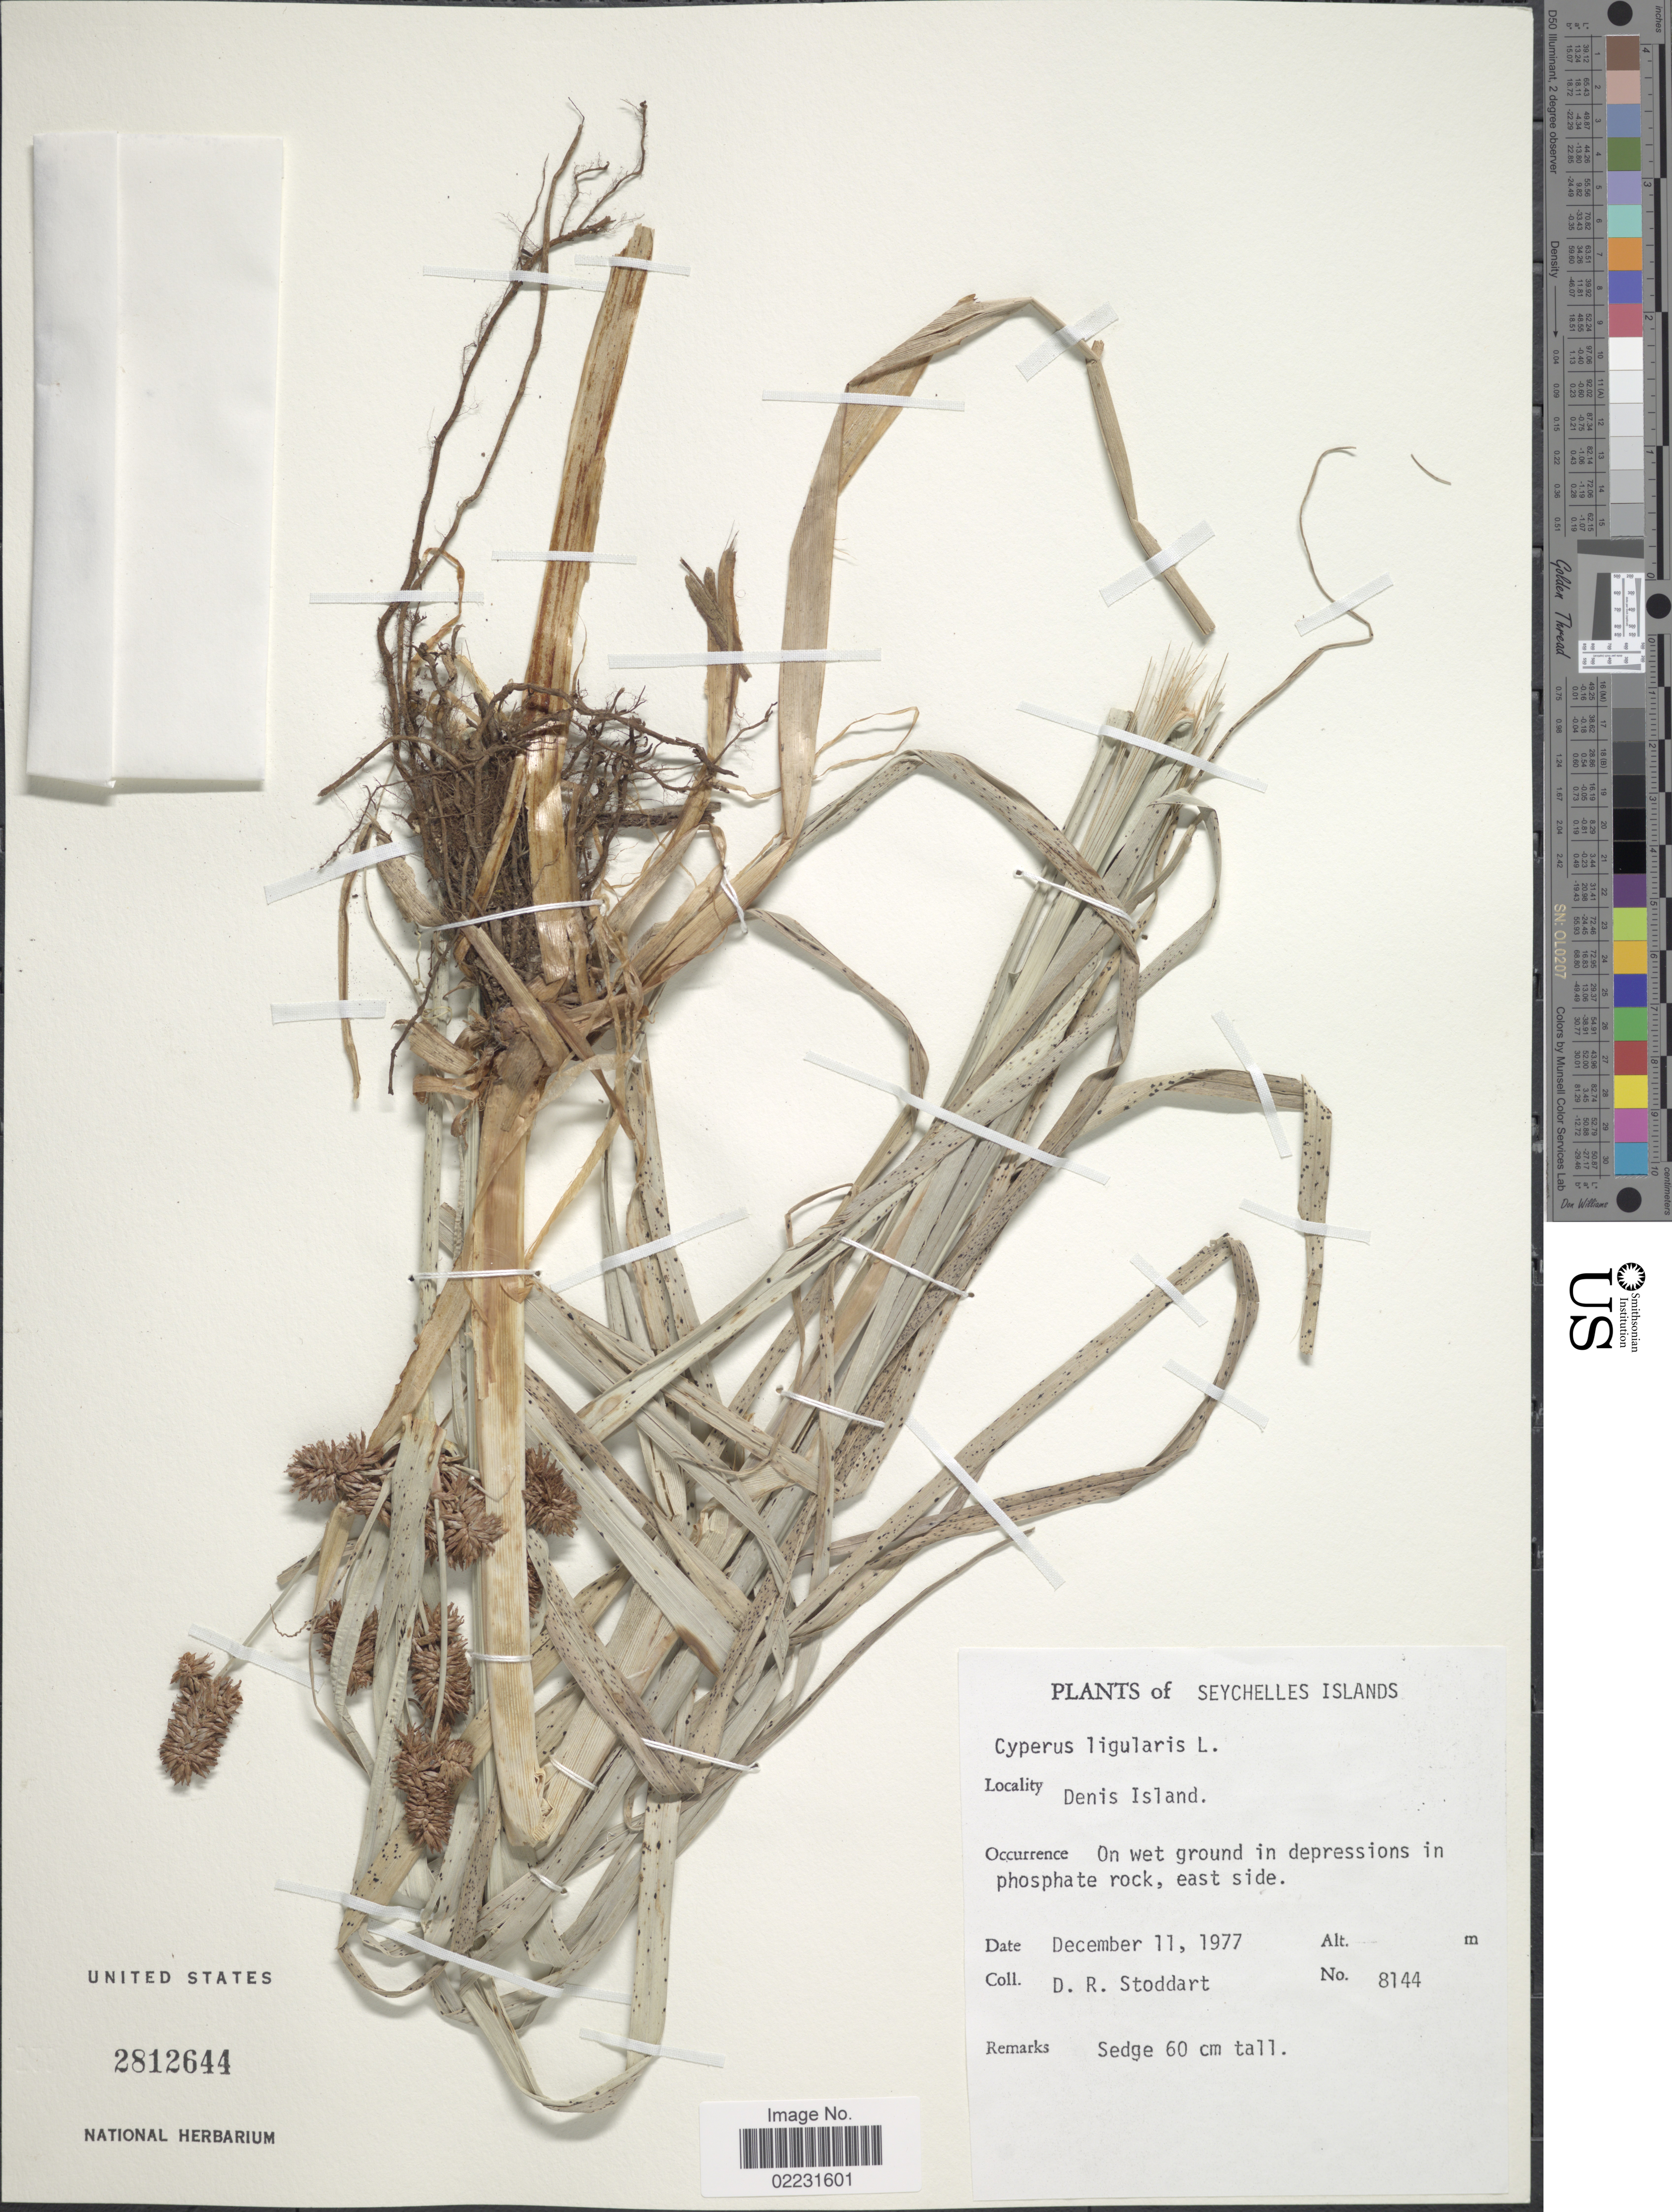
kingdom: Plantae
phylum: Tracheophyta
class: Liliopsida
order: Poales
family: Cyperaceae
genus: Cyperus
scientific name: Cyperus ligularis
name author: L.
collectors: D. R. Stoddart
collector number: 8144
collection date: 1977-12-11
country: Seychelles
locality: Denis Island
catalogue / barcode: US 2812644